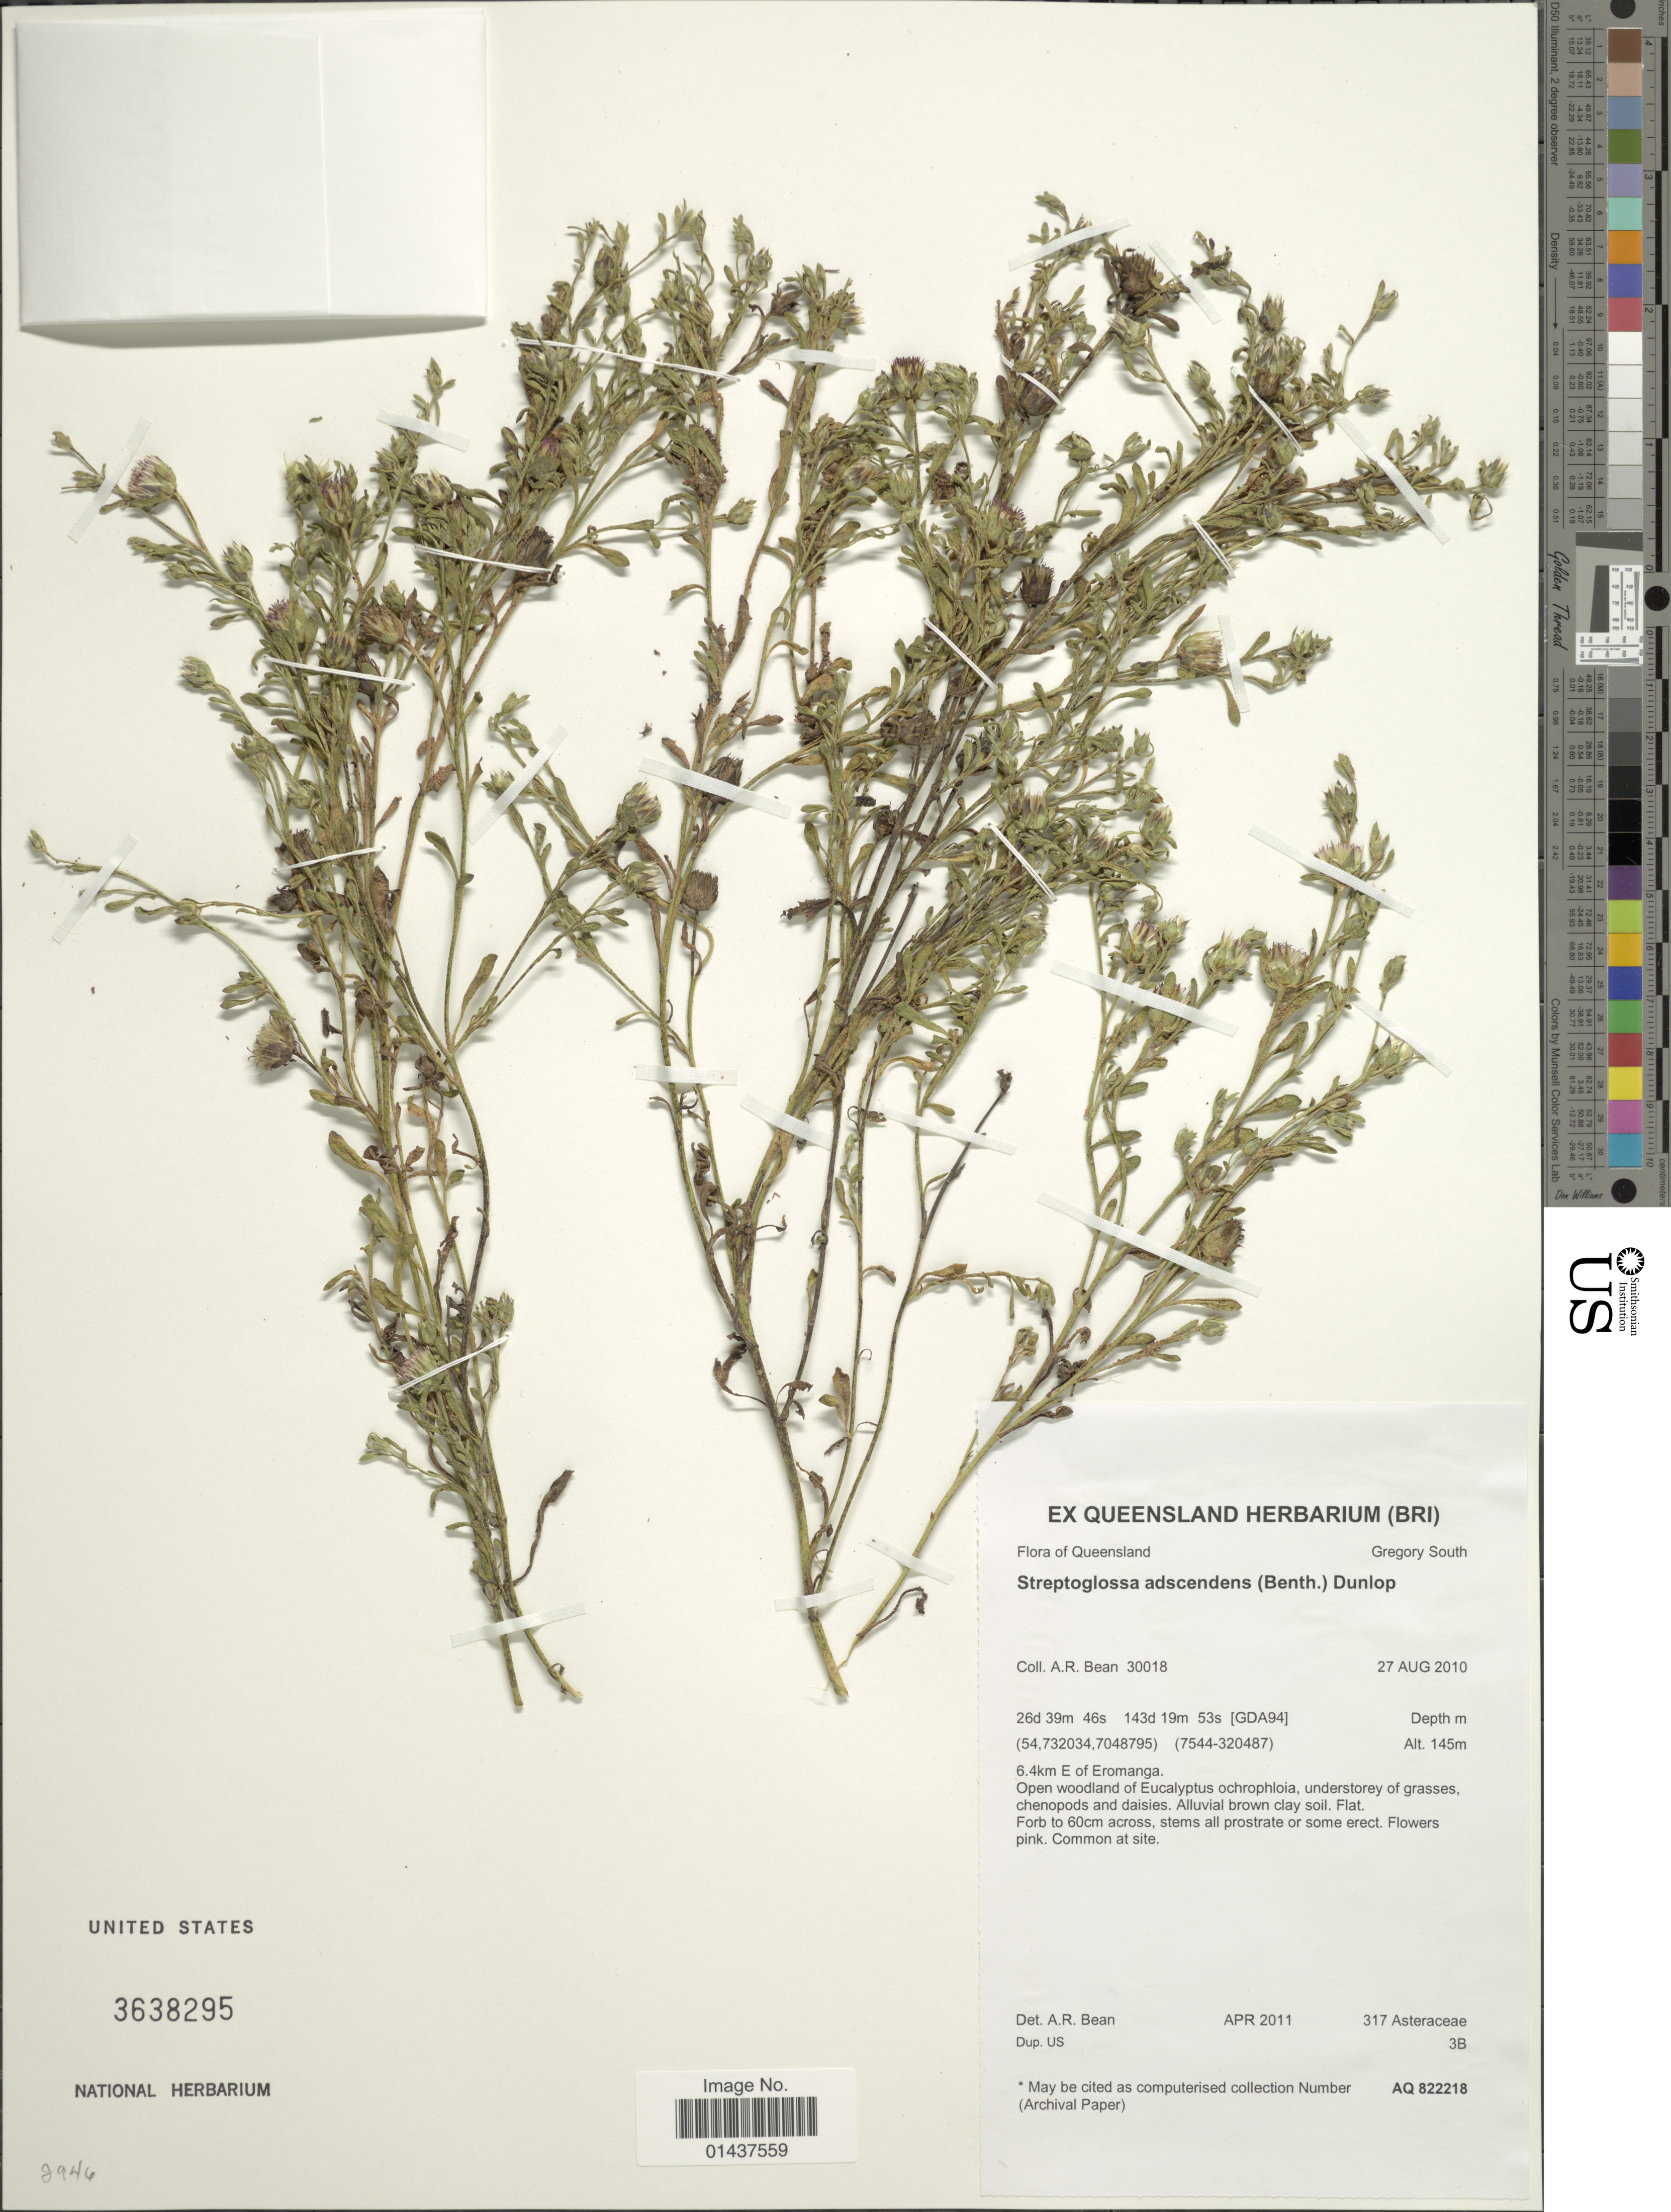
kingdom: Plantae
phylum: Tracheophyta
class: Magnoliopsida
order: Asterales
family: Asteraceae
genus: Streptoglossa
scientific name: Streptoglossa adscendens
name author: (Benth.) Dunlop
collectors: A. R. Bean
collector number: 30018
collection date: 2010-08-27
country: Australia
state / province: Queensland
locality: Gregory South, 6.4km E of Eromanga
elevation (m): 145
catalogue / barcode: US 3638295